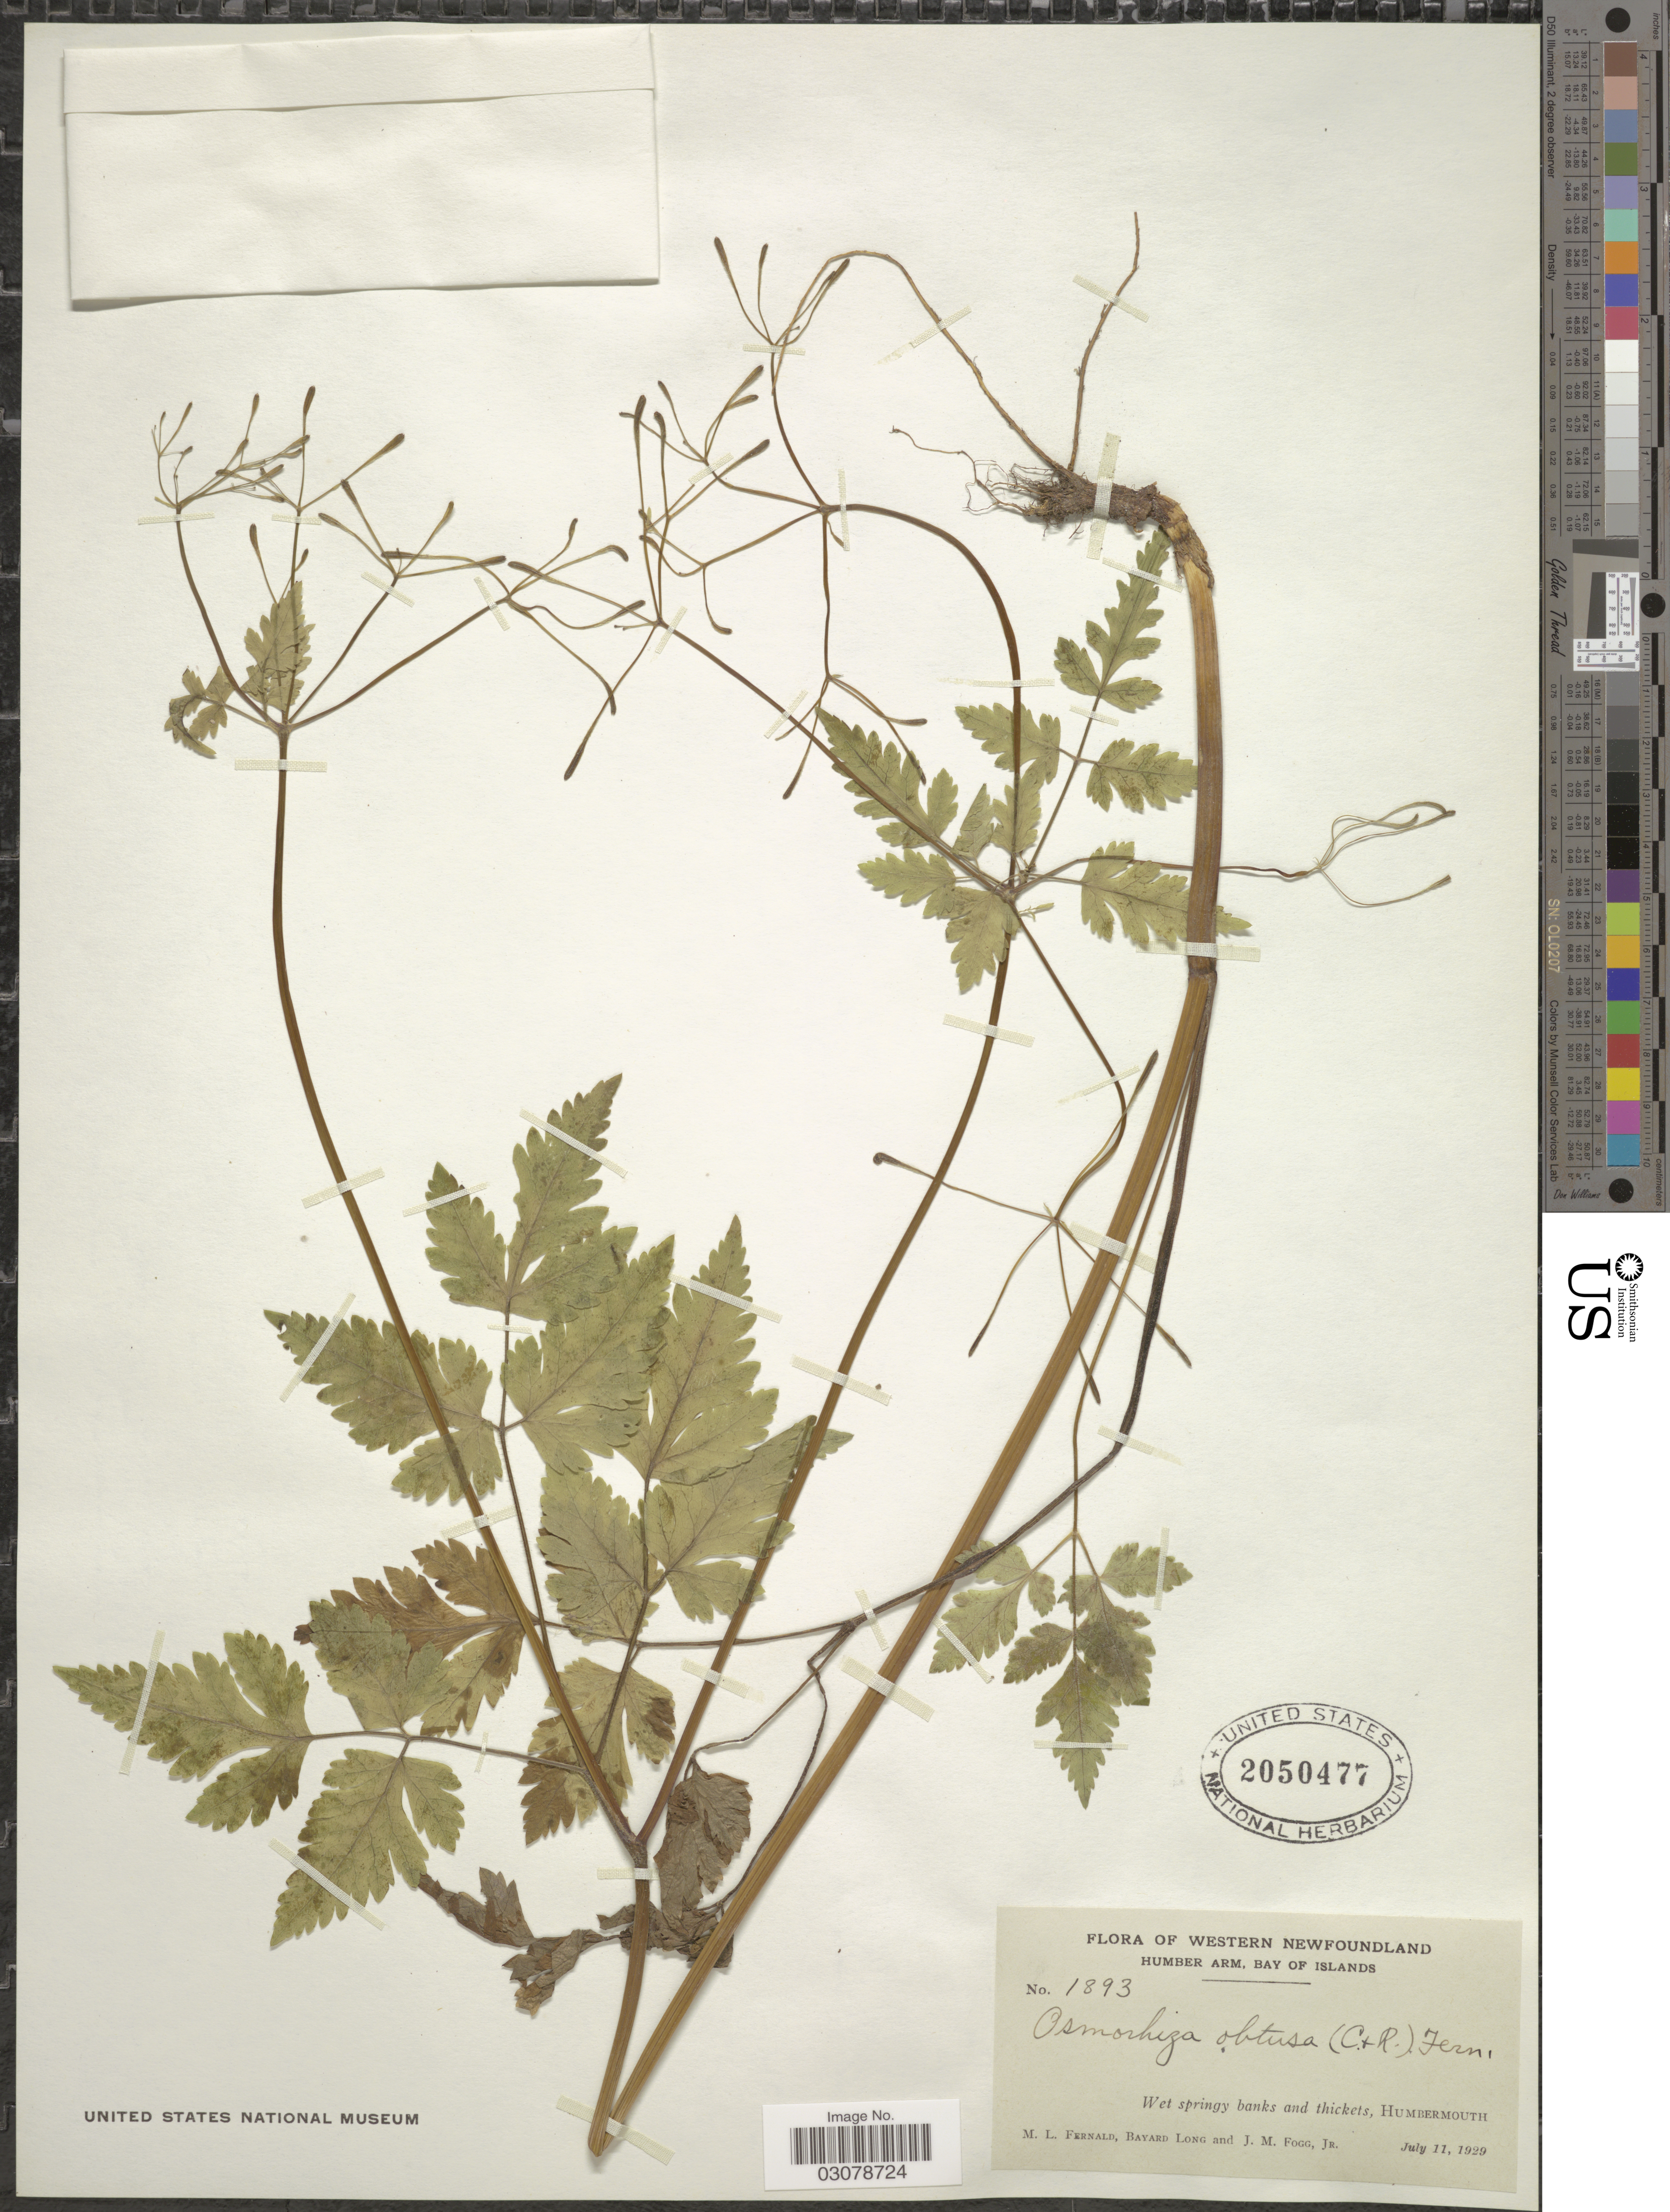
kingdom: Plantae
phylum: Tracheophyta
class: Magnoliopsida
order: Apiales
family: Apiaceae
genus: Osmorhiza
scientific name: Osmorhiza obtusa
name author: (J.M. Coult. & Rose) Fernald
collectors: M. L. Fernald, B. Long & J. Fogg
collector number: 1893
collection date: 1929-07-11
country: Canada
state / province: Newfoundland and Labrador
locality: Western Newfoundland, Humber Arm, Bay of Islands, Wet springs banks and thickets, Humbermouth.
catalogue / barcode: US 2050477